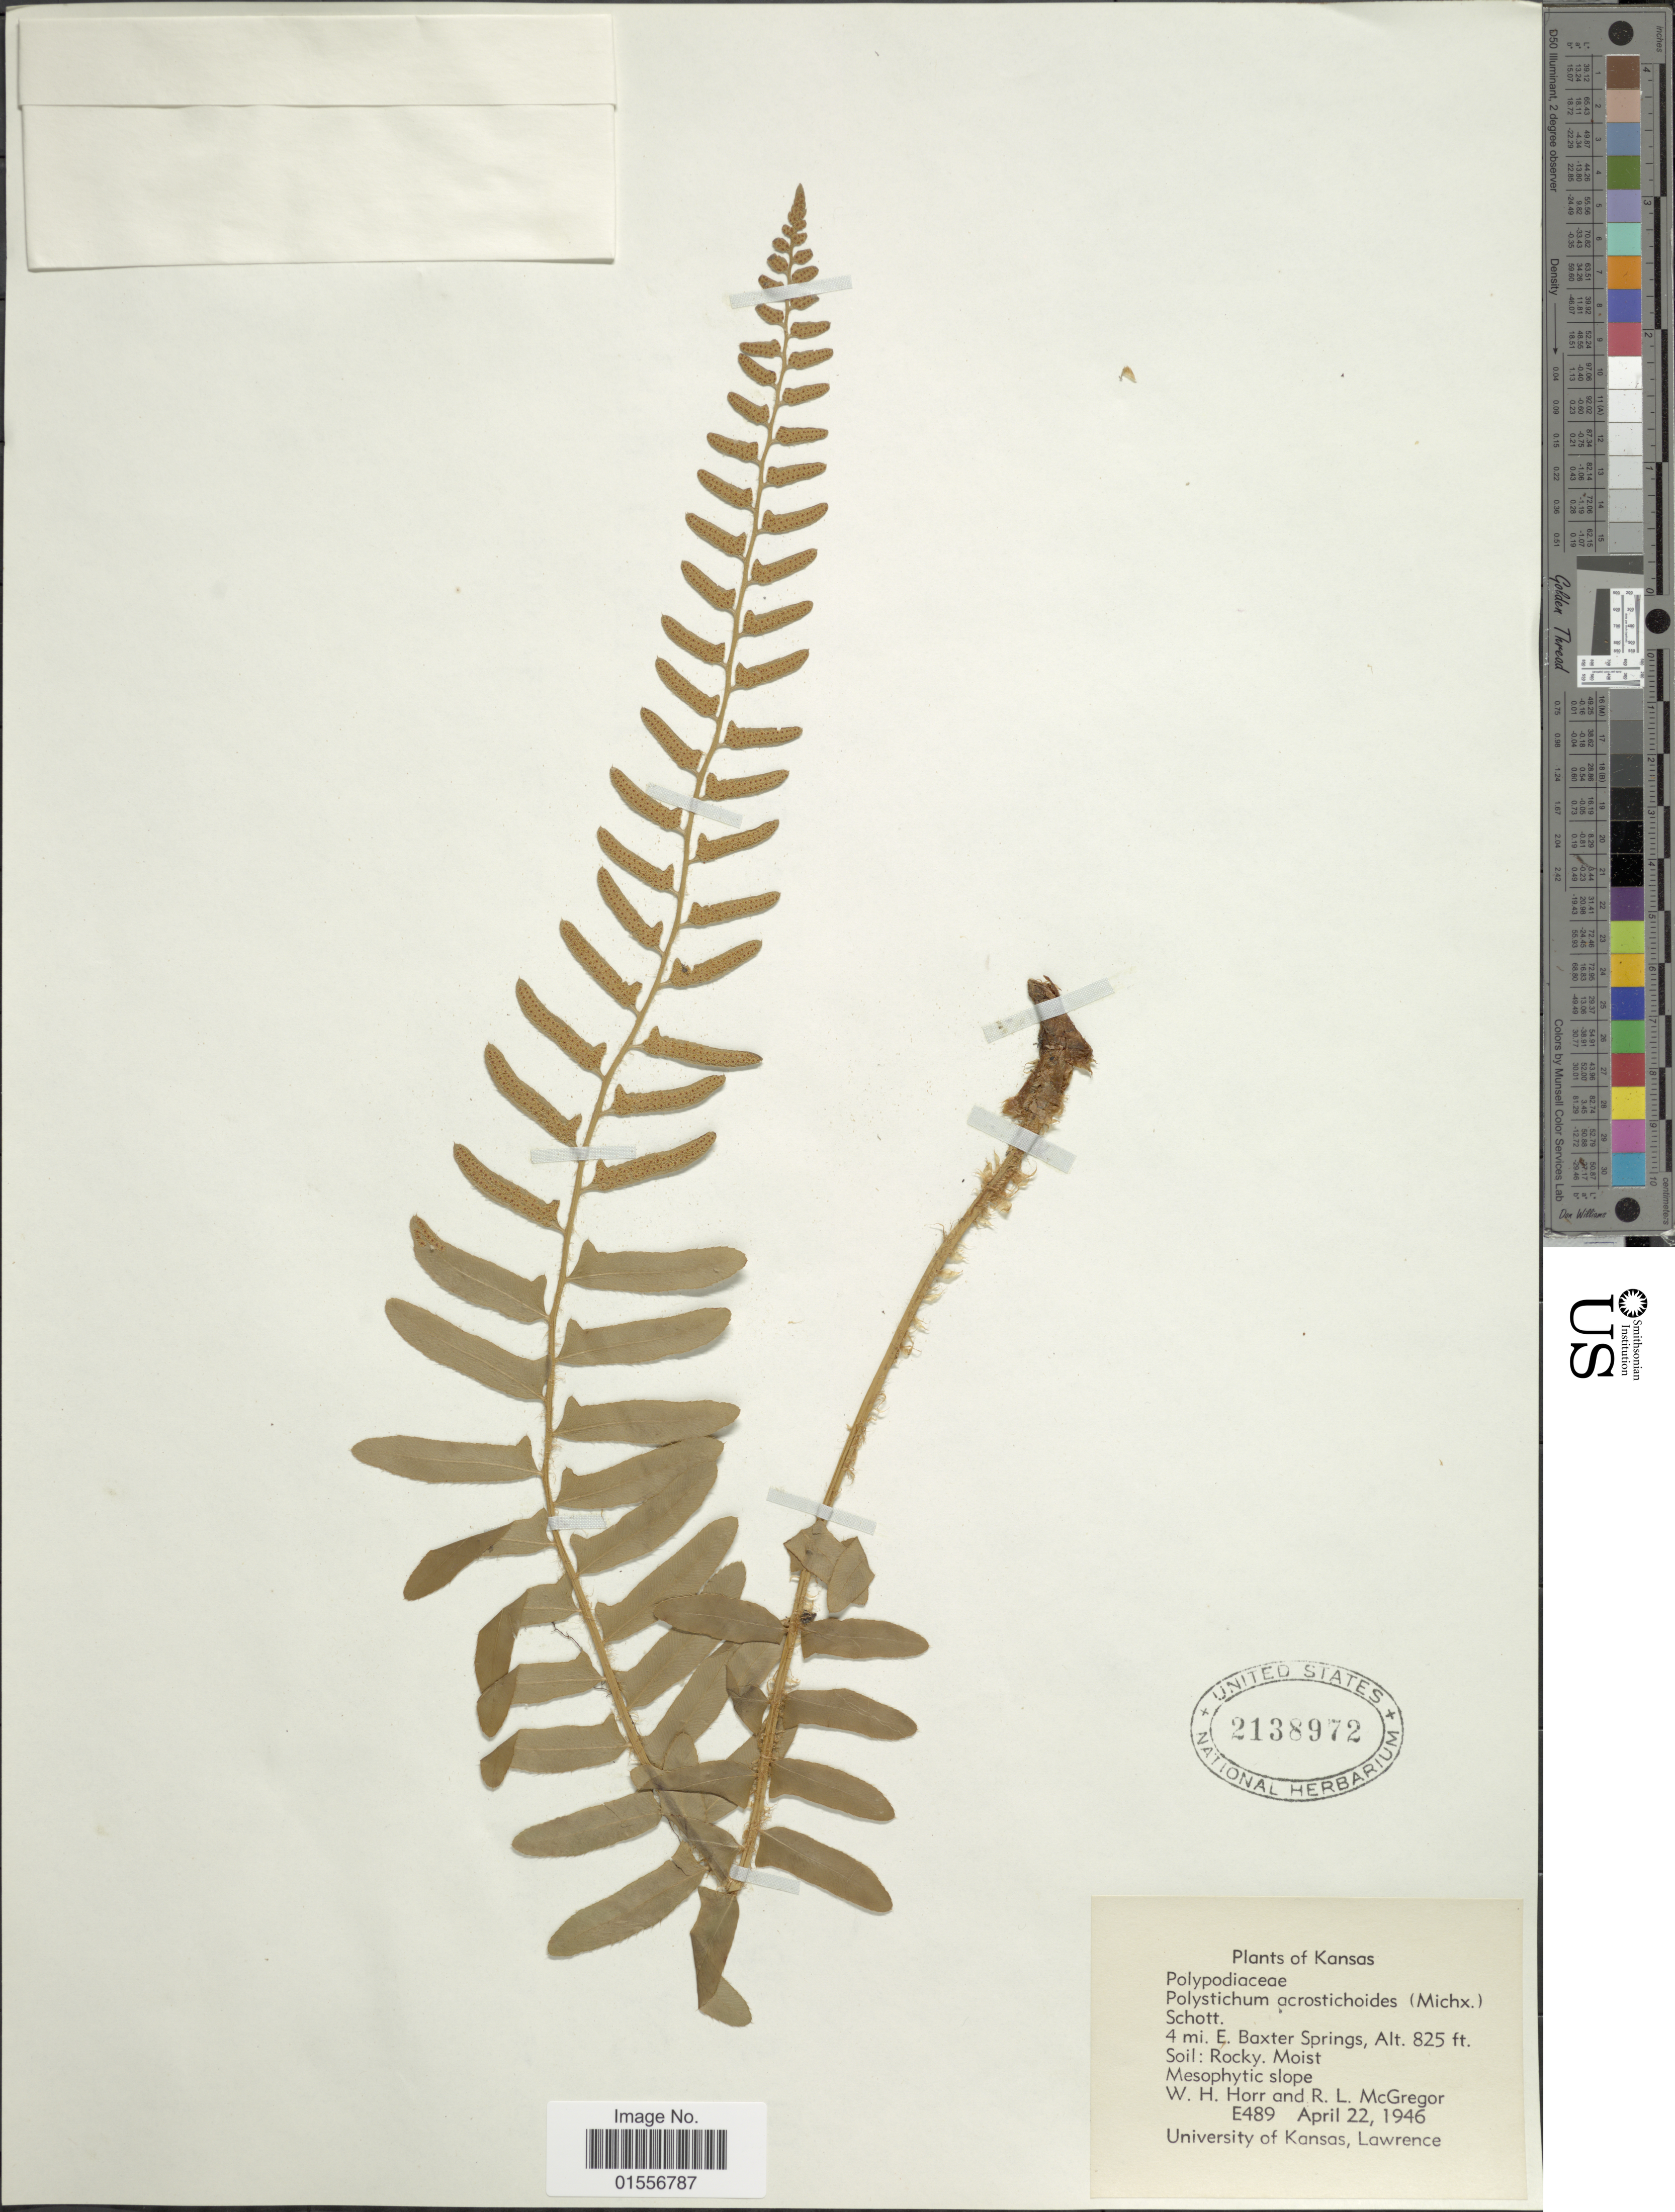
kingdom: Plantae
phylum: Tracheophyta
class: Polypodiopsida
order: Polypodiales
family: Dryopteridaceae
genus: Polystichum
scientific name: Polystichum acrostichoides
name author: (Michx.) Schott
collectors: W. H. Horr & R. McGregor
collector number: E489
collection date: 1946-04-22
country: United States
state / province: Kansas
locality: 4 mi. E. Baxter Springs.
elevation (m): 251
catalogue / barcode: US 2138972